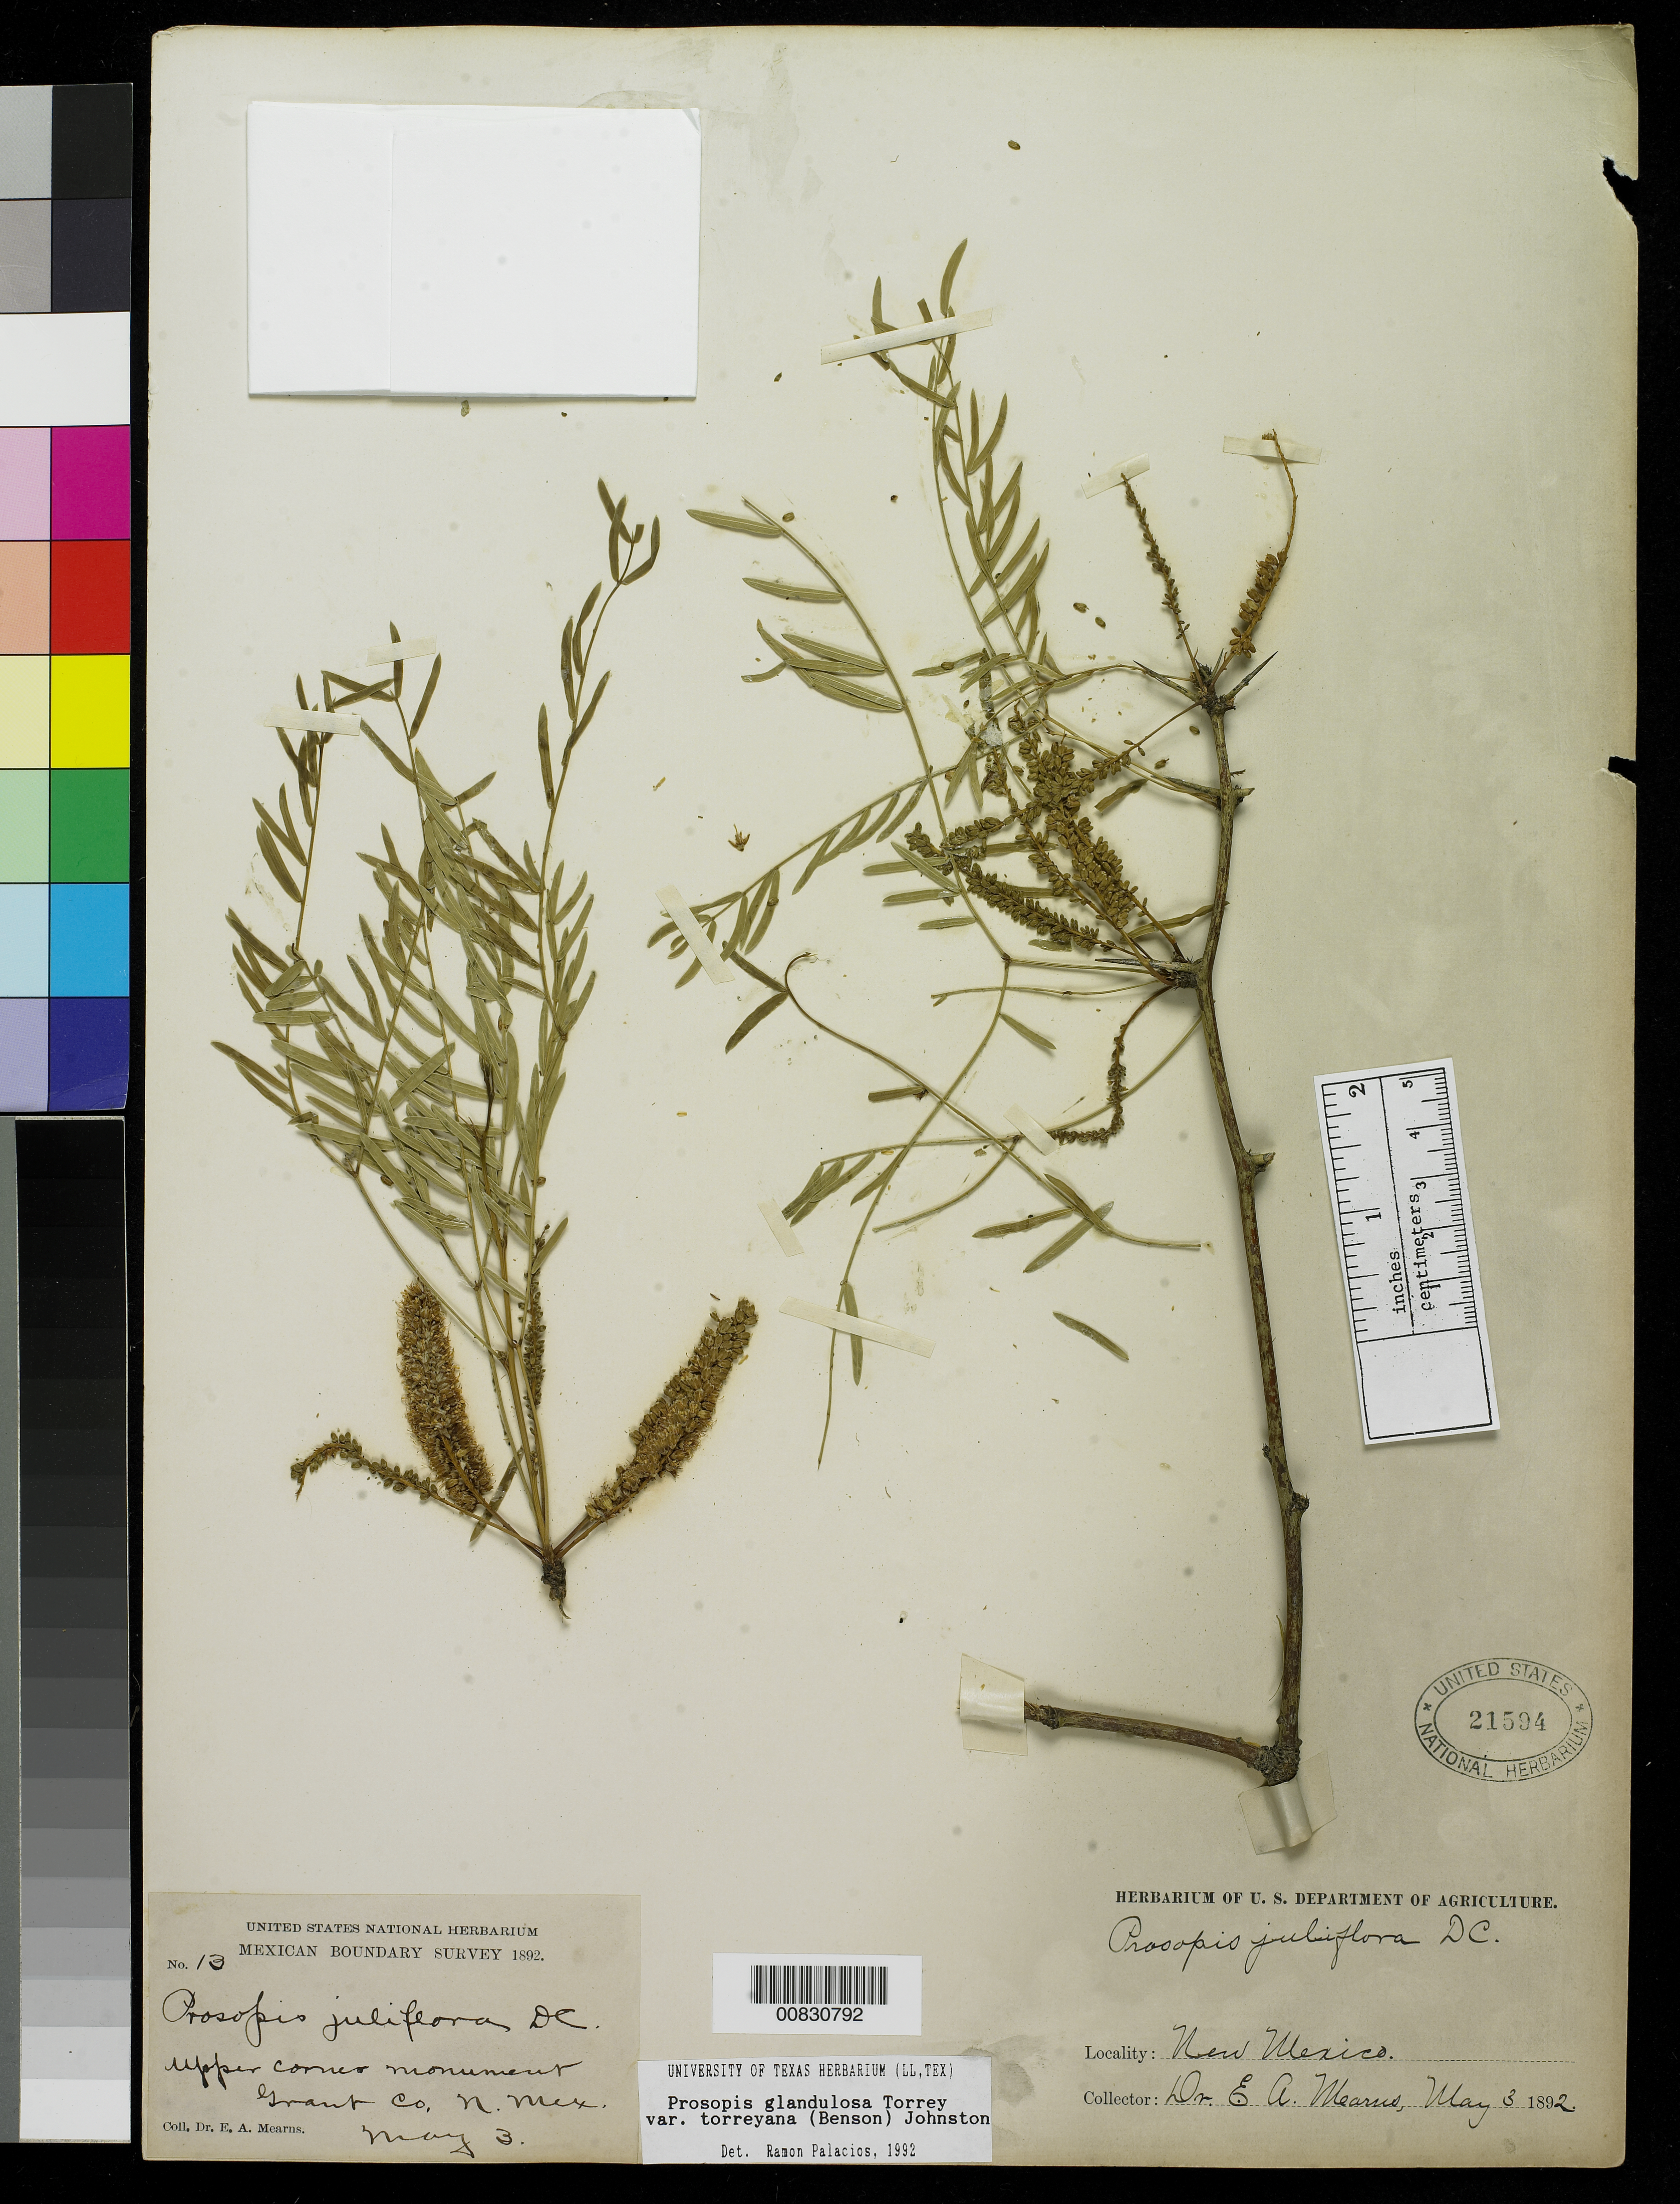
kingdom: Plantae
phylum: Tracheophyta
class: Magnoliopsida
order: Fabales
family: Fabaceae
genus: Neltuma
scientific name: Neltuma odorata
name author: (Torr. & Frém.) C. E. Hughes & G.P. Lewis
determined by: Strong, Mark T., (BOT), Smithsonian Institution - National Museum of Natural History (UNITED STATES)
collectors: E. A. Mearns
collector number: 13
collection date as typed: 03 May 1892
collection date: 1892-05-03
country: United States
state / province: New Mexico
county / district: Grant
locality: Upper corner monument Grant County, New Mexico.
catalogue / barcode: US 21594